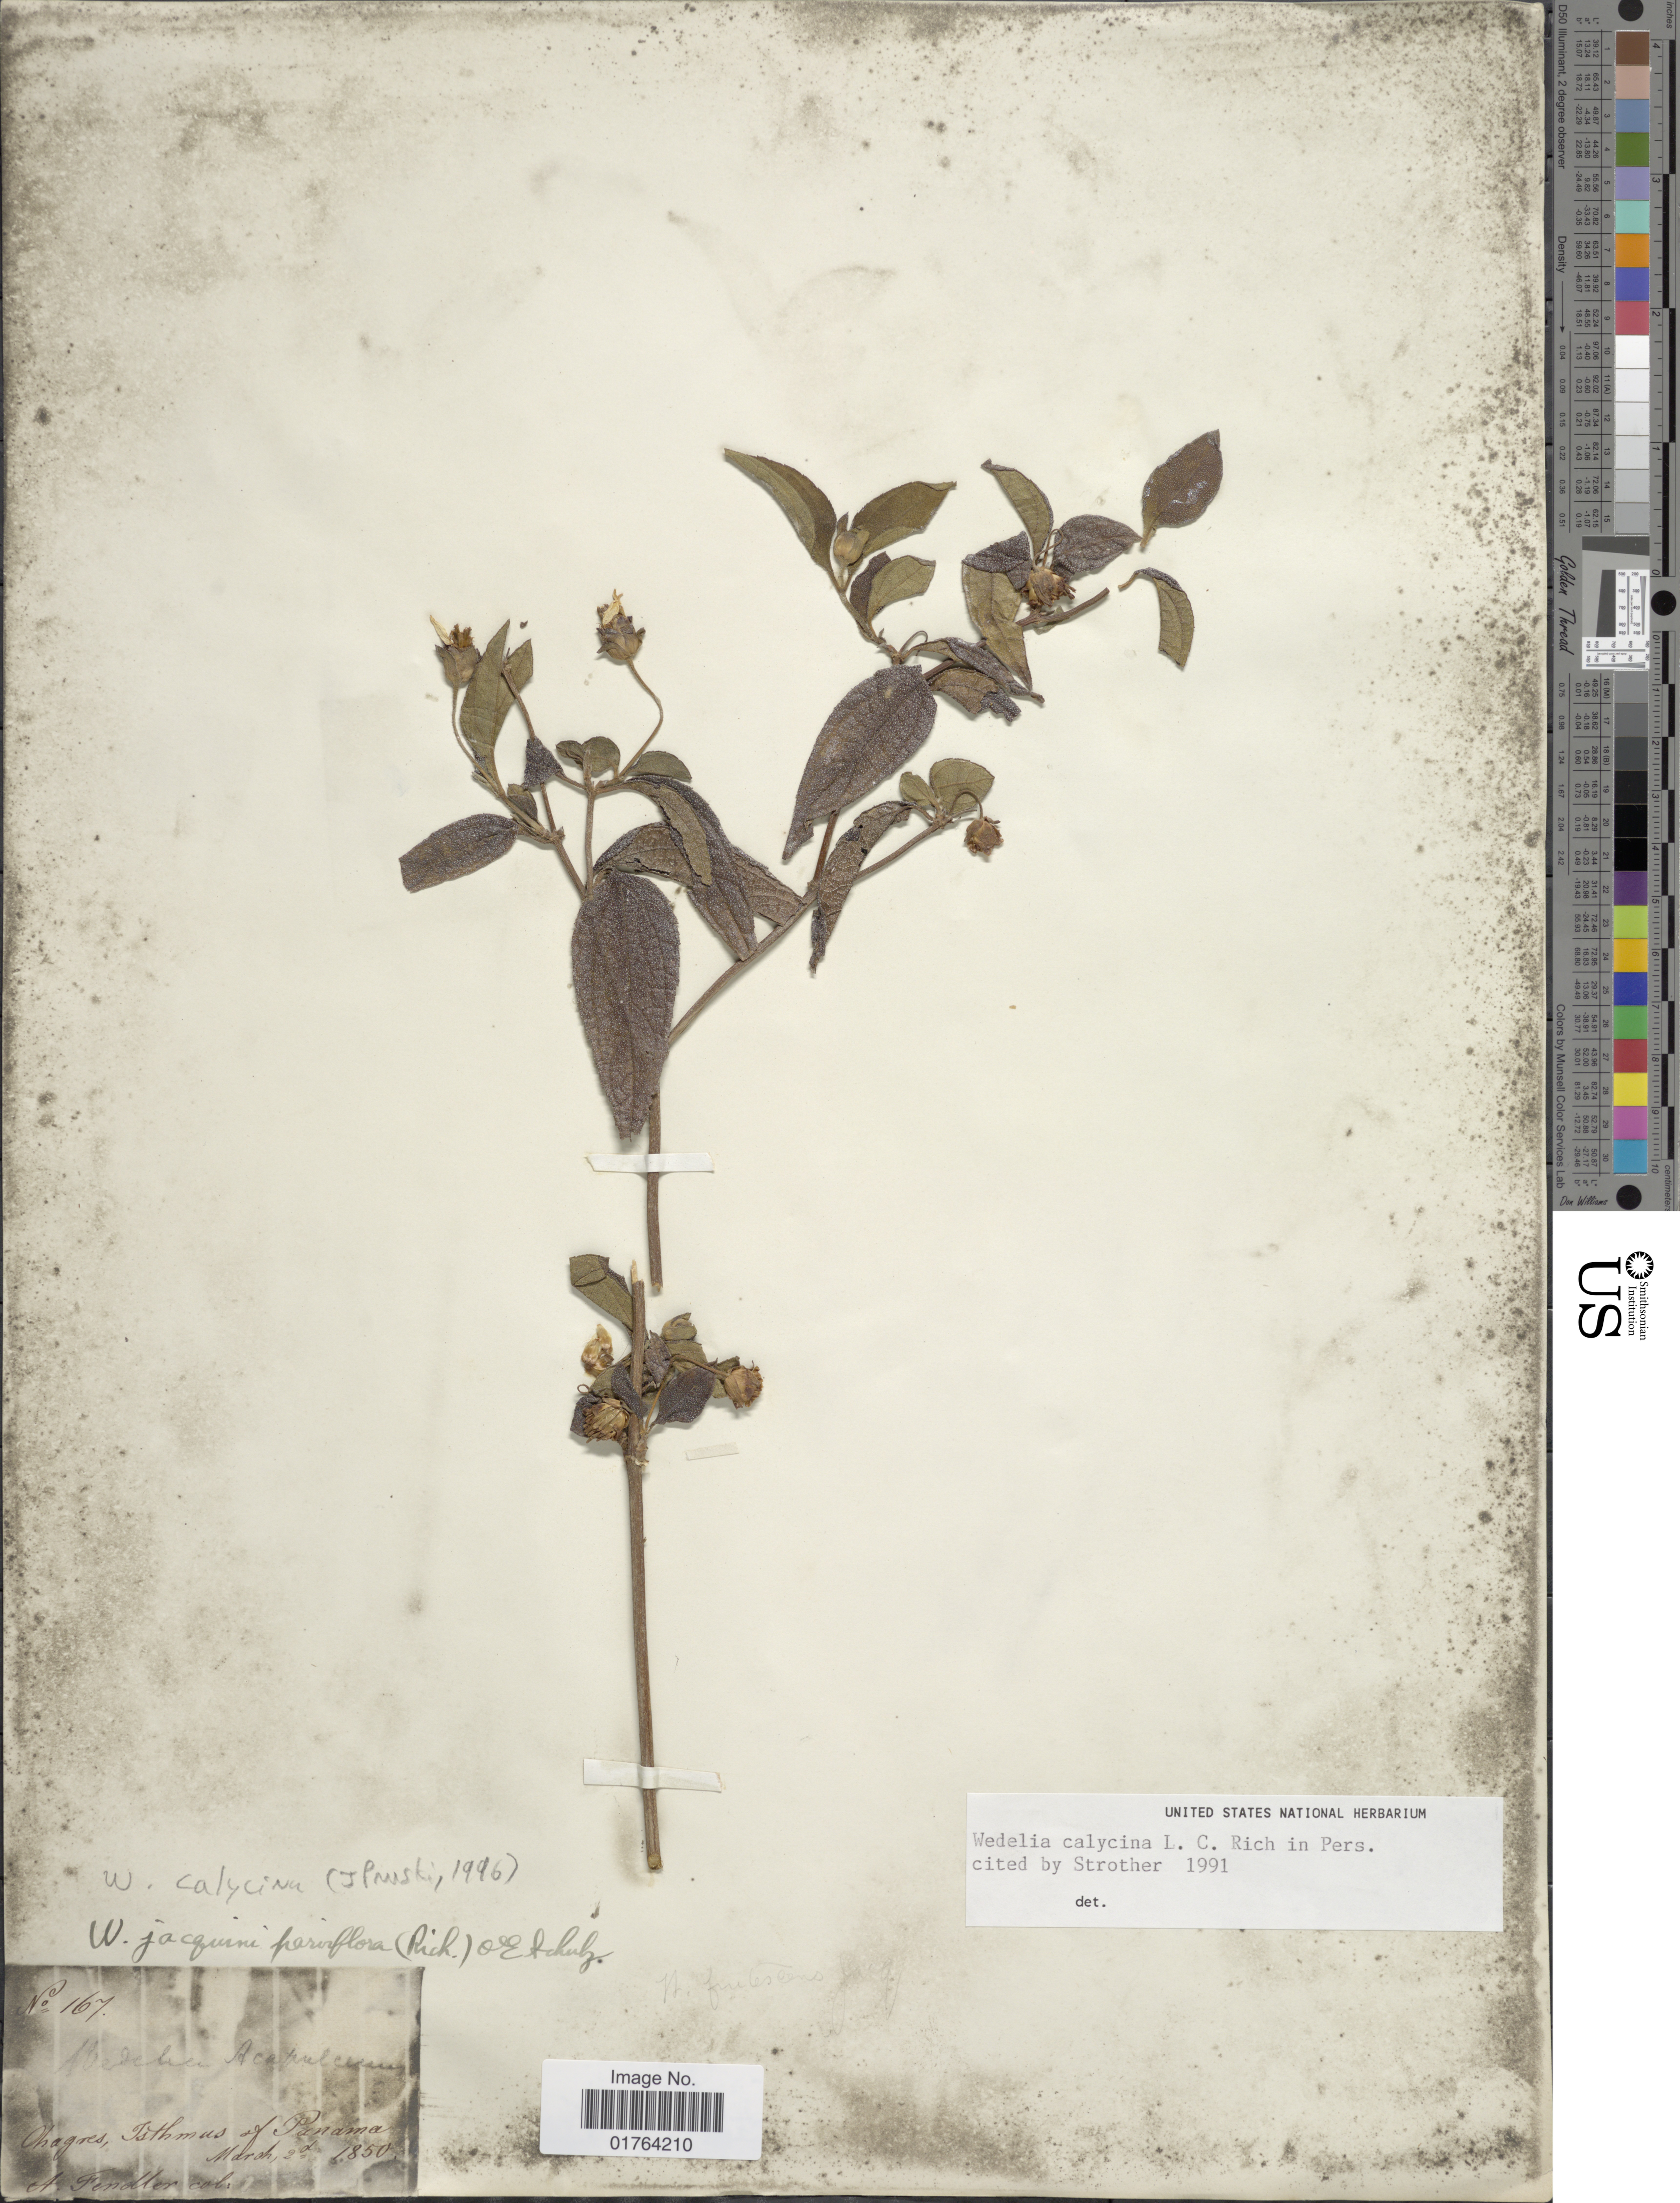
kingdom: Plantae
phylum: Tracheophyta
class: Magnoliopsida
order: Asterales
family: Asteraceae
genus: Wedelia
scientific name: Wedelia calycina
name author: Rich.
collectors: -. Fendler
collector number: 167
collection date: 1850-03-02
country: Panama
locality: Chagres, Isthmus of Panama